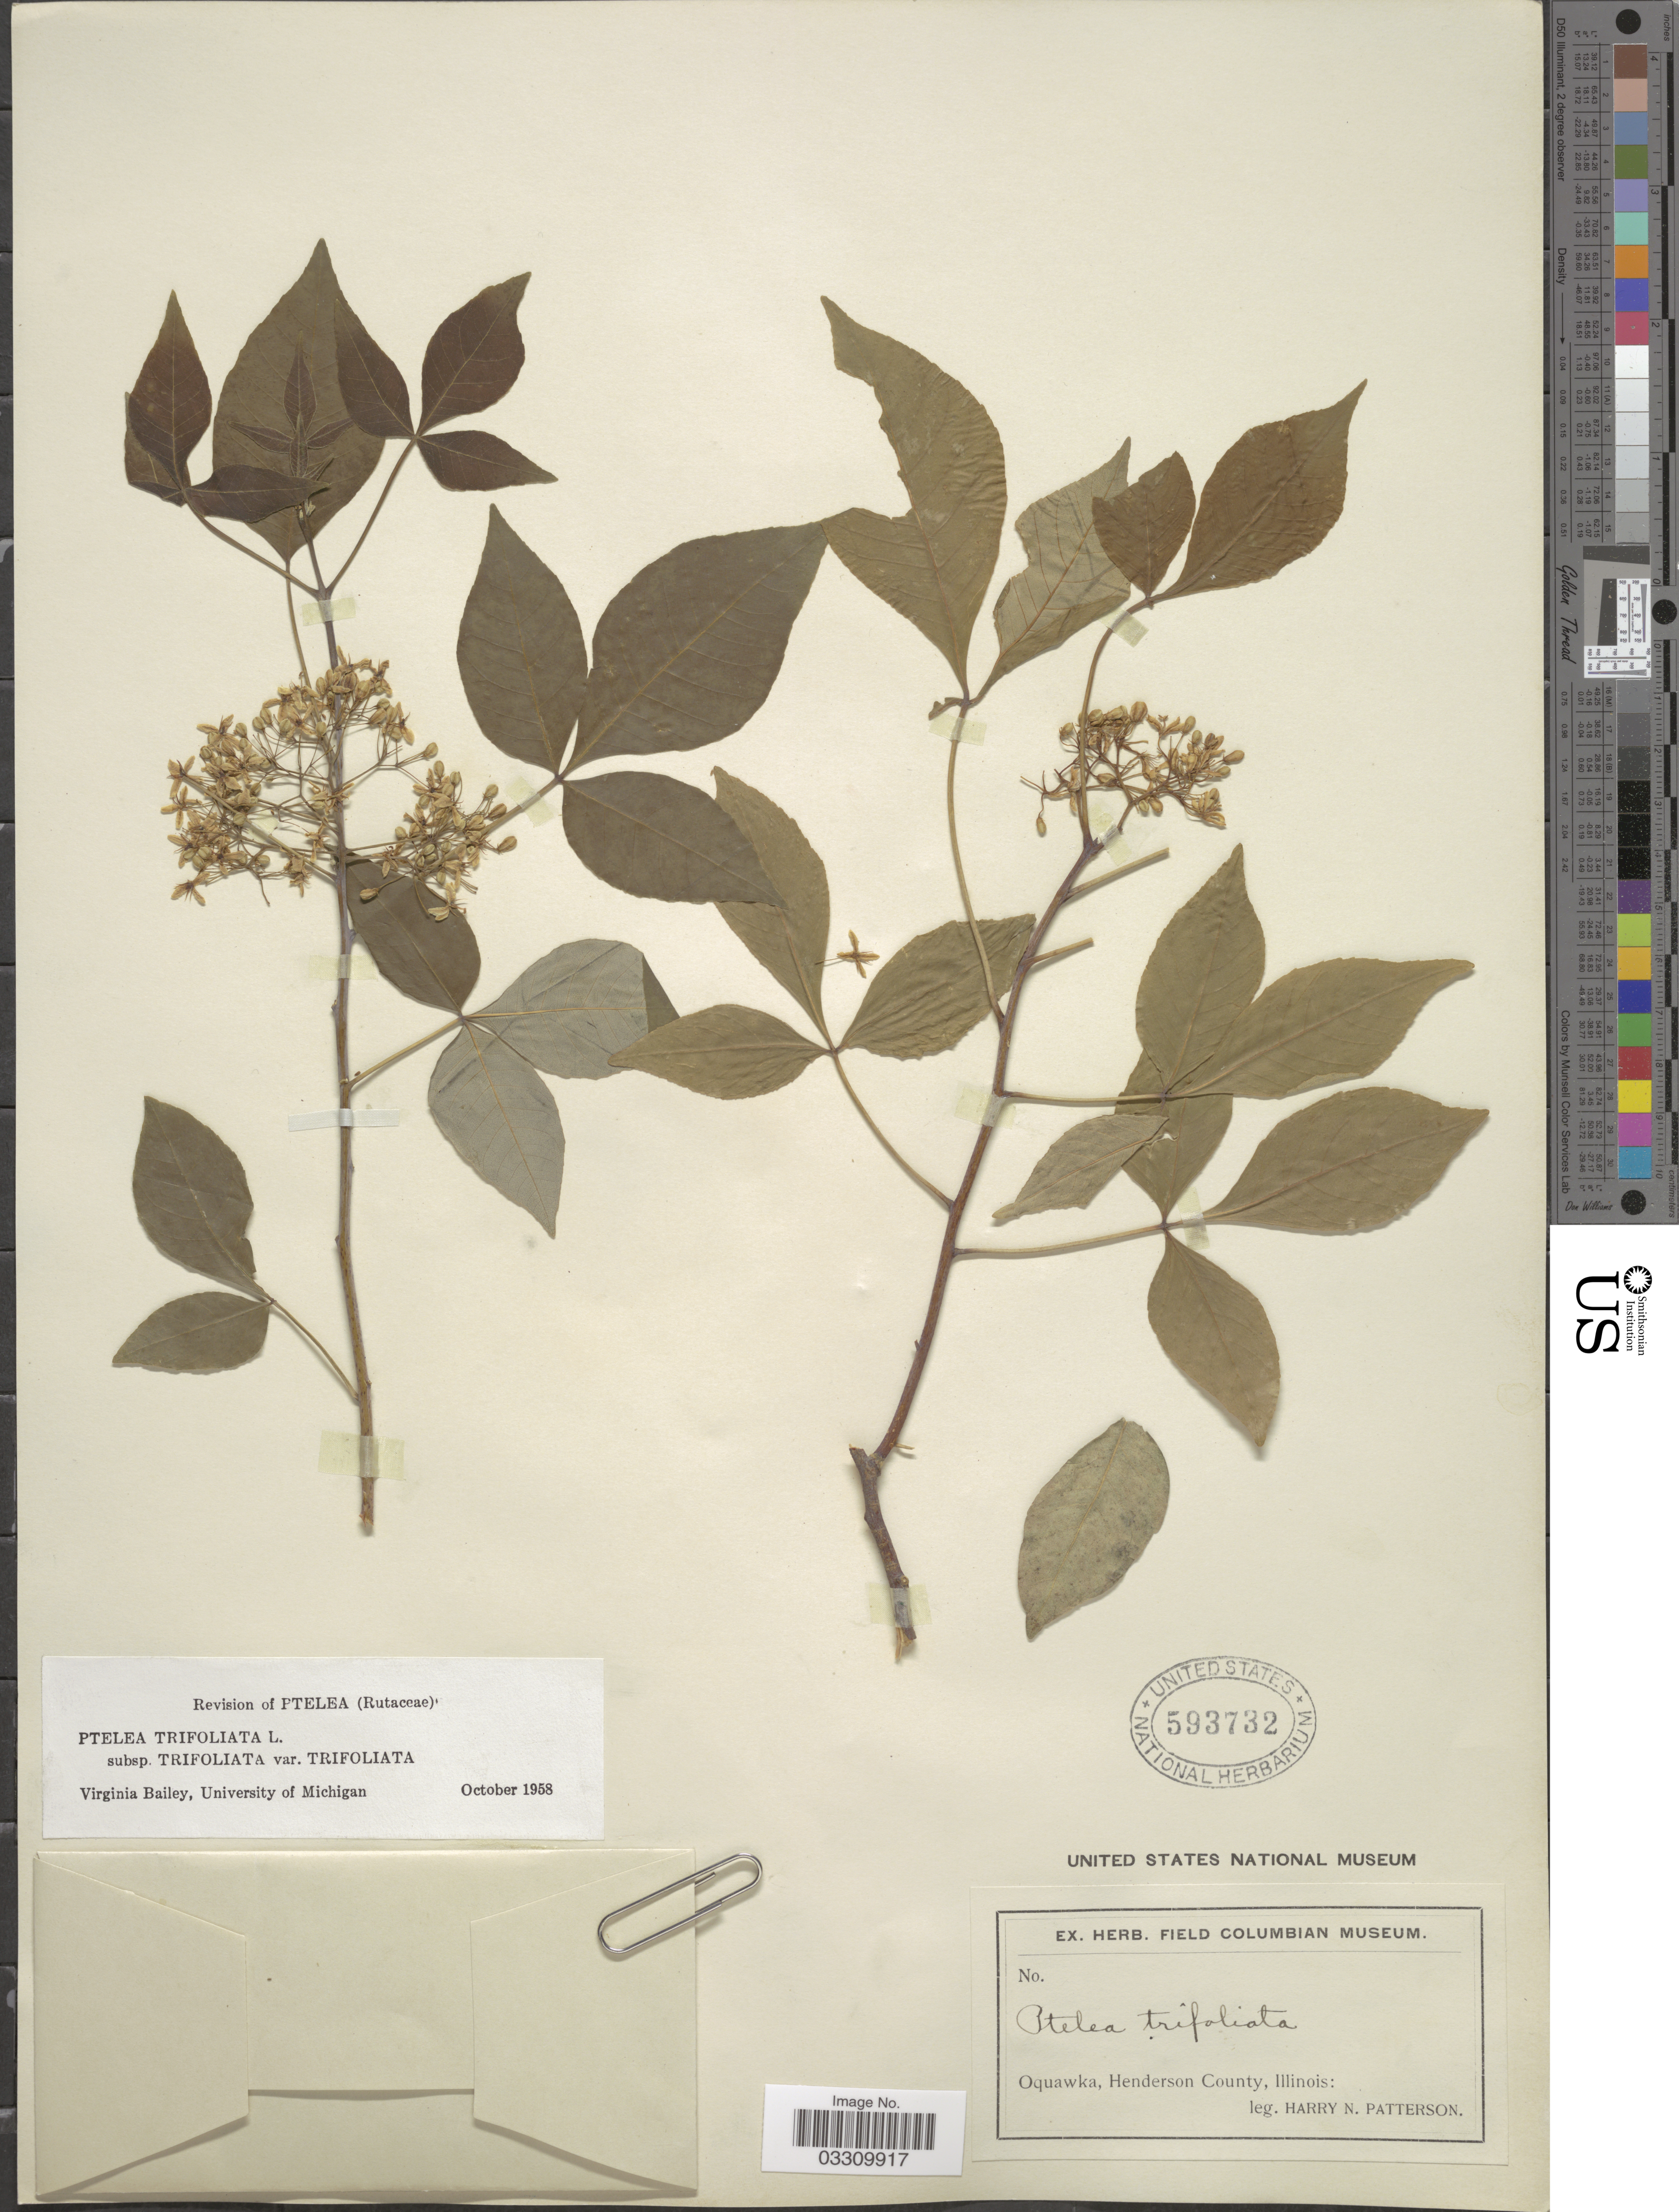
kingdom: Plantae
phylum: Tracheophyta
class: Magnoliopsida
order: Sapindales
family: Rutaceae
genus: Ptelea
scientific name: Ptelea trifoliata subsp. trifoliata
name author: L.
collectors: H. N. Patterson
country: United States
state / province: Illinois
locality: Oquawka, Henderson County.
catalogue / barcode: US 593732